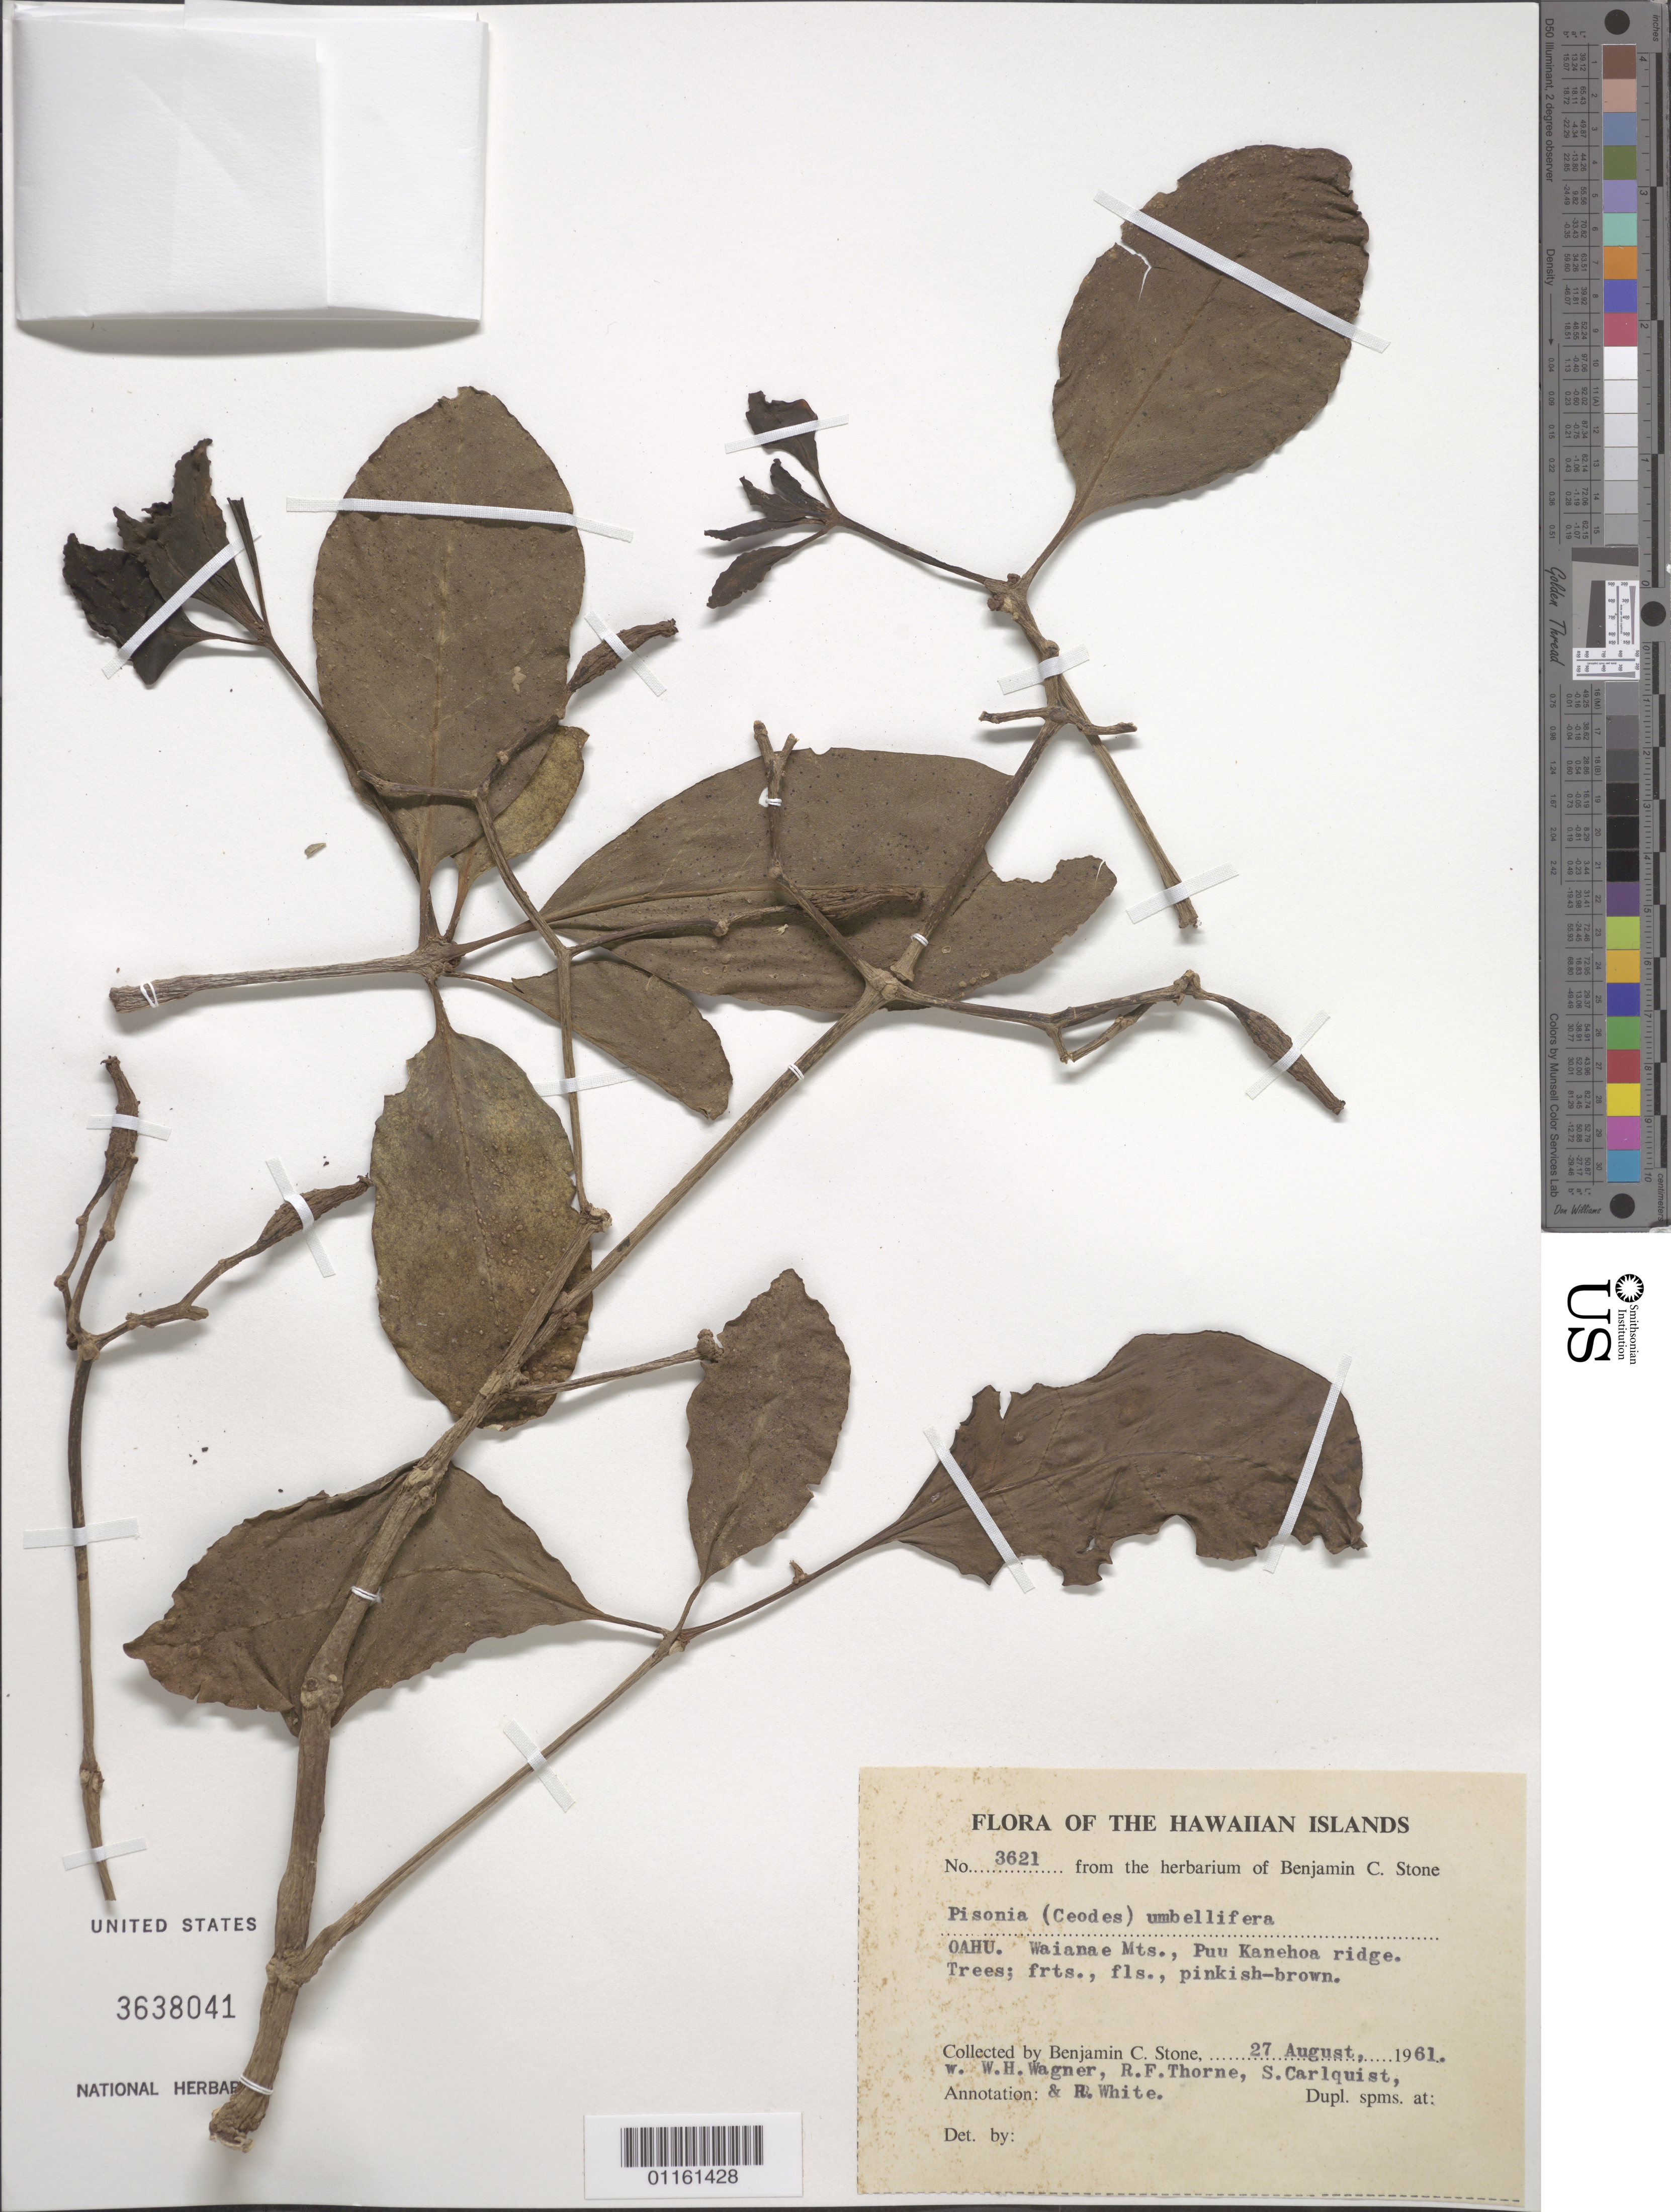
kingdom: Plantae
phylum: Tracheophyta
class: Magnoliopsida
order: Caryophyllales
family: Nyctaginaceae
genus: Ceodes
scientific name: Ceodes umbellifera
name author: J.R. Forst. & G. Forst.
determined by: Wagner, W. L., (BOT), Smithsonian Institution - National Museum of Natural History (UNITED STATES)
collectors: B. C. Stone, W. H. Wagner, R. F. Thorne, S. Carlquist & R. White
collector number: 3621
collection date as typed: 27 Aug 1961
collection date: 1961-08-27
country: United States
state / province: Hawaii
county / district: Honolulu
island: Oahu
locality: Waianae Mts., Puu Kaneohoa ridge.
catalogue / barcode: US 3638041